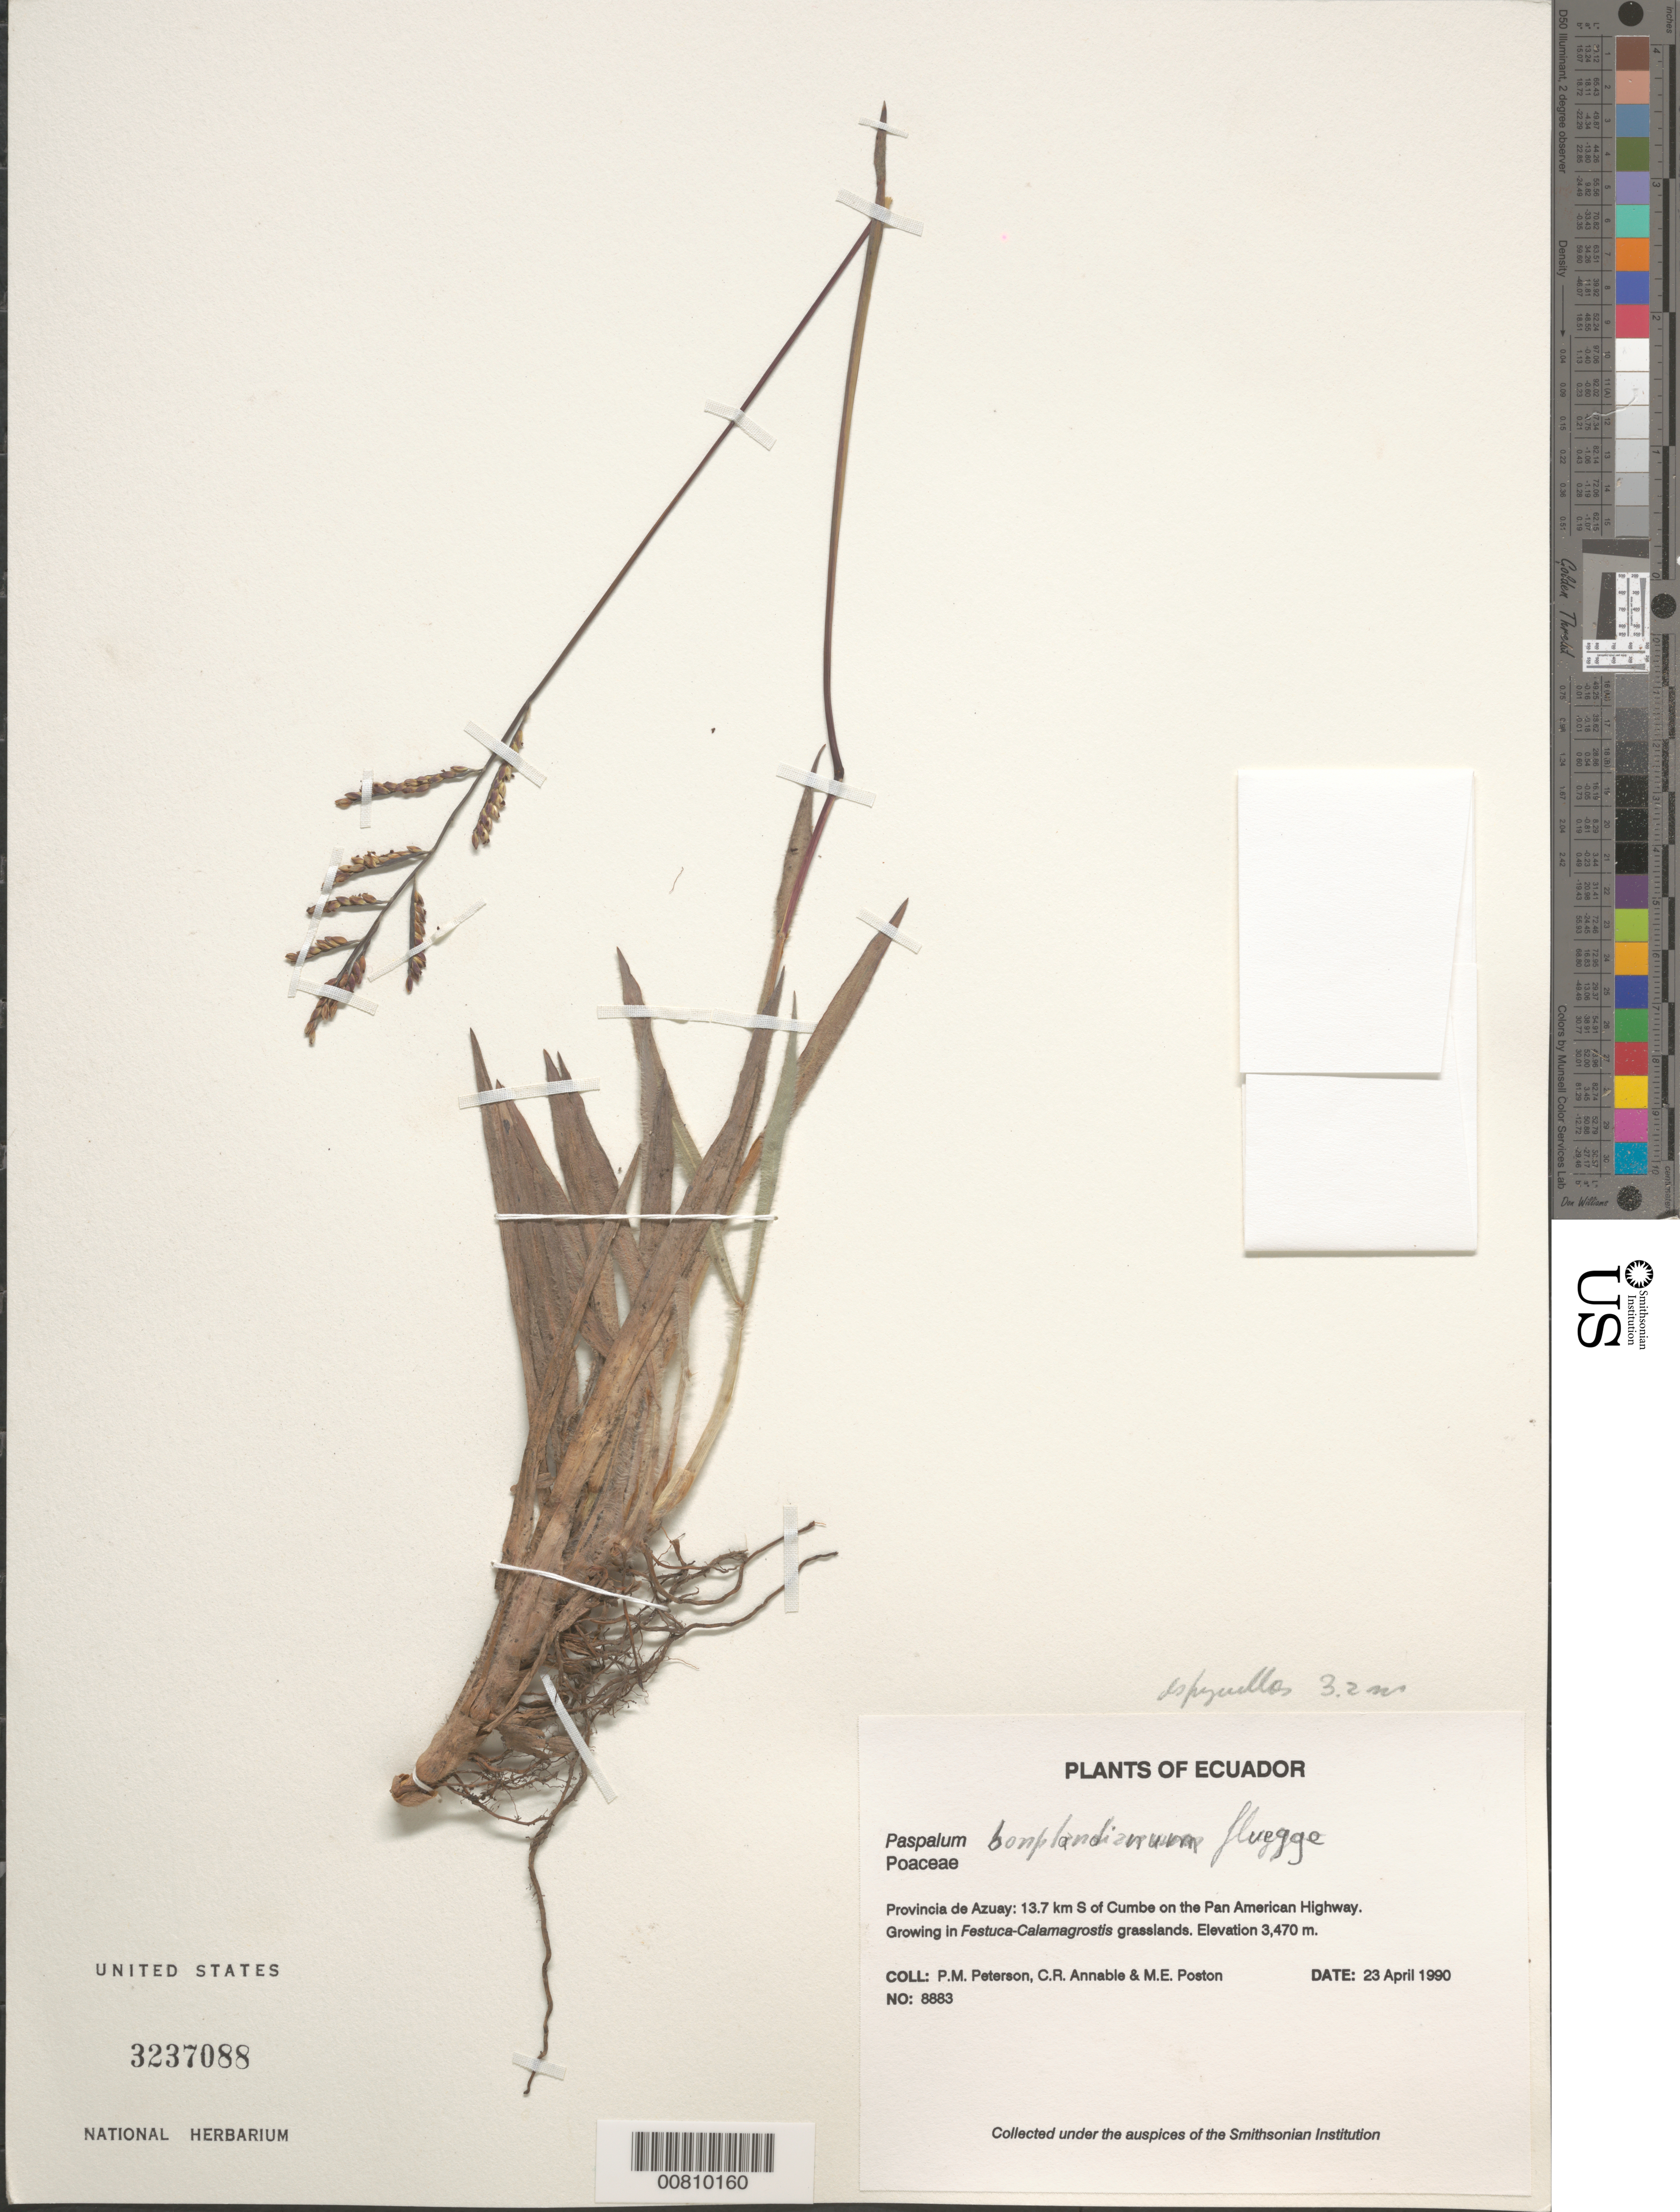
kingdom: Plantae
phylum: Tracheophyta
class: Liliopsida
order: Poales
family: Poaceae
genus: Paspalum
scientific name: Paspalum bonplandianum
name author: Flüggé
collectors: P. M. Peterson, C. R. Annable & M. Poston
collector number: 08883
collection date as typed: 23 Apr 1990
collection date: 1990-04-23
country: Ecuador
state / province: Azuay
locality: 13.7 km S of Cumbe on the Pan American Highway.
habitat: Growing in Festuca-Calamagrostis grasslands.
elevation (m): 3470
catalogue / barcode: US 3237088